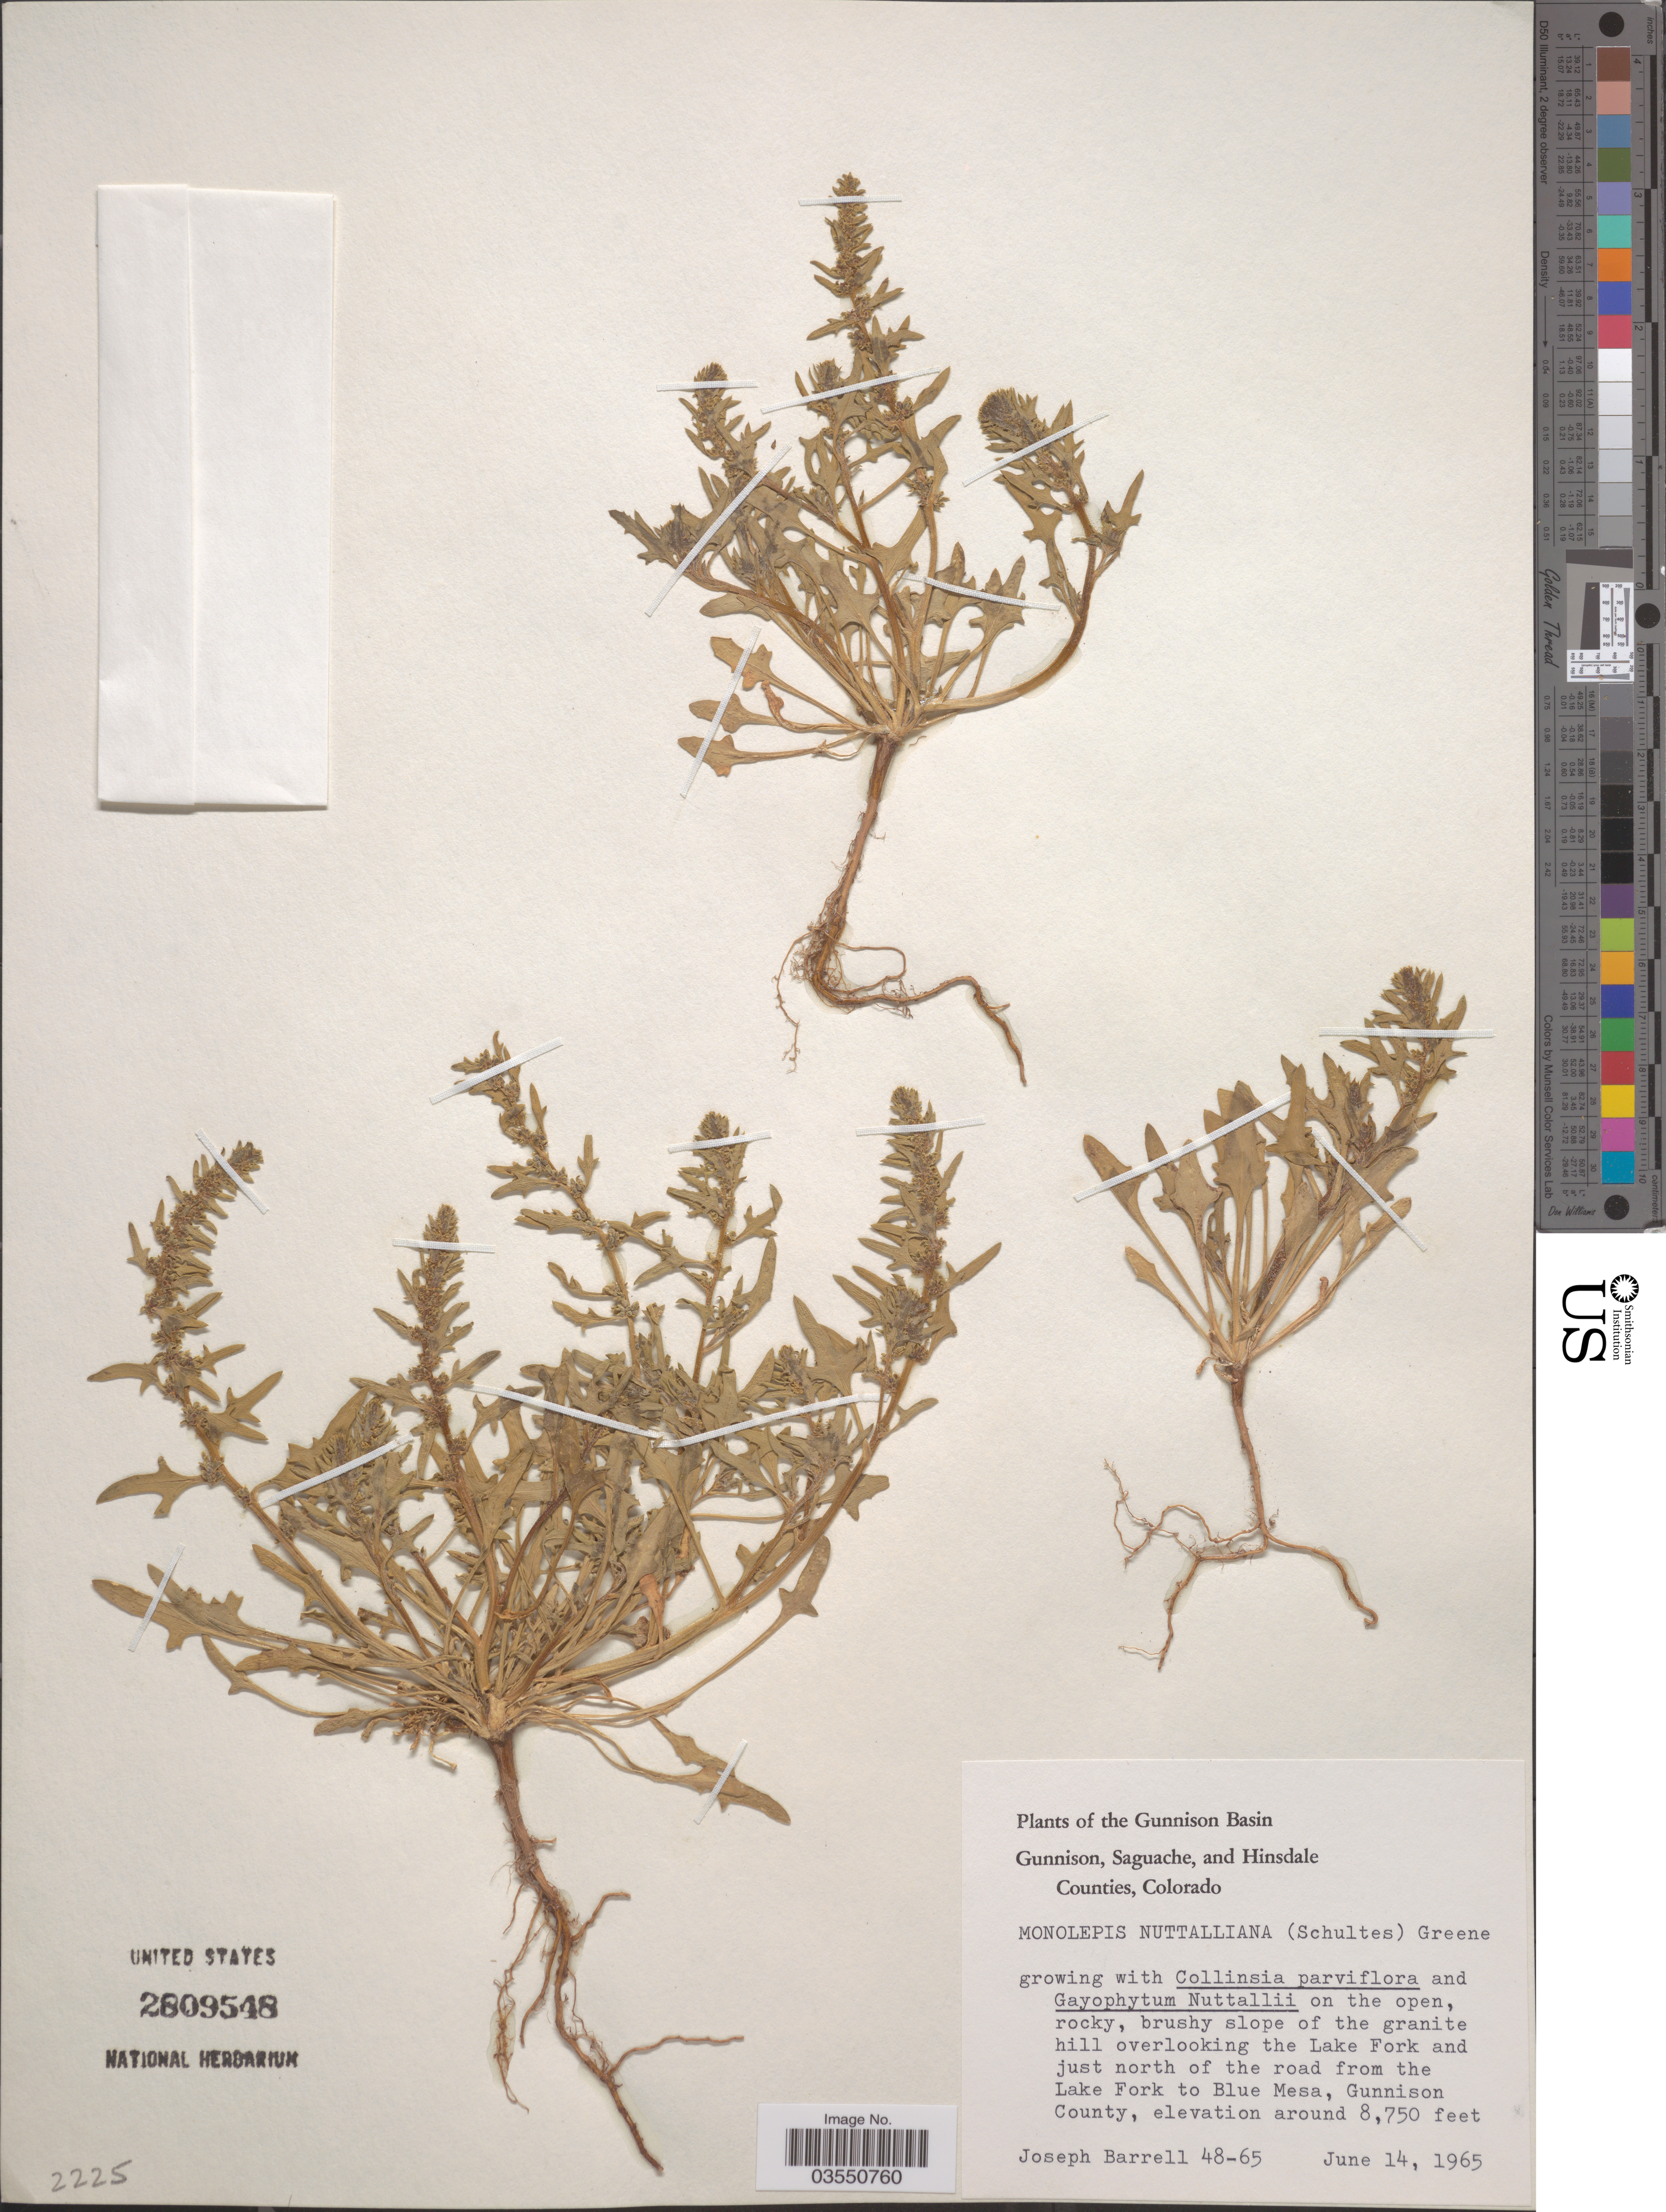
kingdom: Plantae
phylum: Tracheophyta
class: Magnoliopsida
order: Caryophyllales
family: Amaranthaceae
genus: Blitum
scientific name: Blitum nuttallianum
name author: Schult.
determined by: U.S. National Herbarium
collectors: J. Barrell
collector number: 48-65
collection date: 1965-06-14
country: United States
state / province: Colorado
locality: Gunnison Basin. Brushy slope of the granite hill overlooking the Lake Fork and just north of the road from the Lake Fork to Blue Mesa, Gunnison County.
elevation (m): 2667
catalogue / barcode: US 2809548